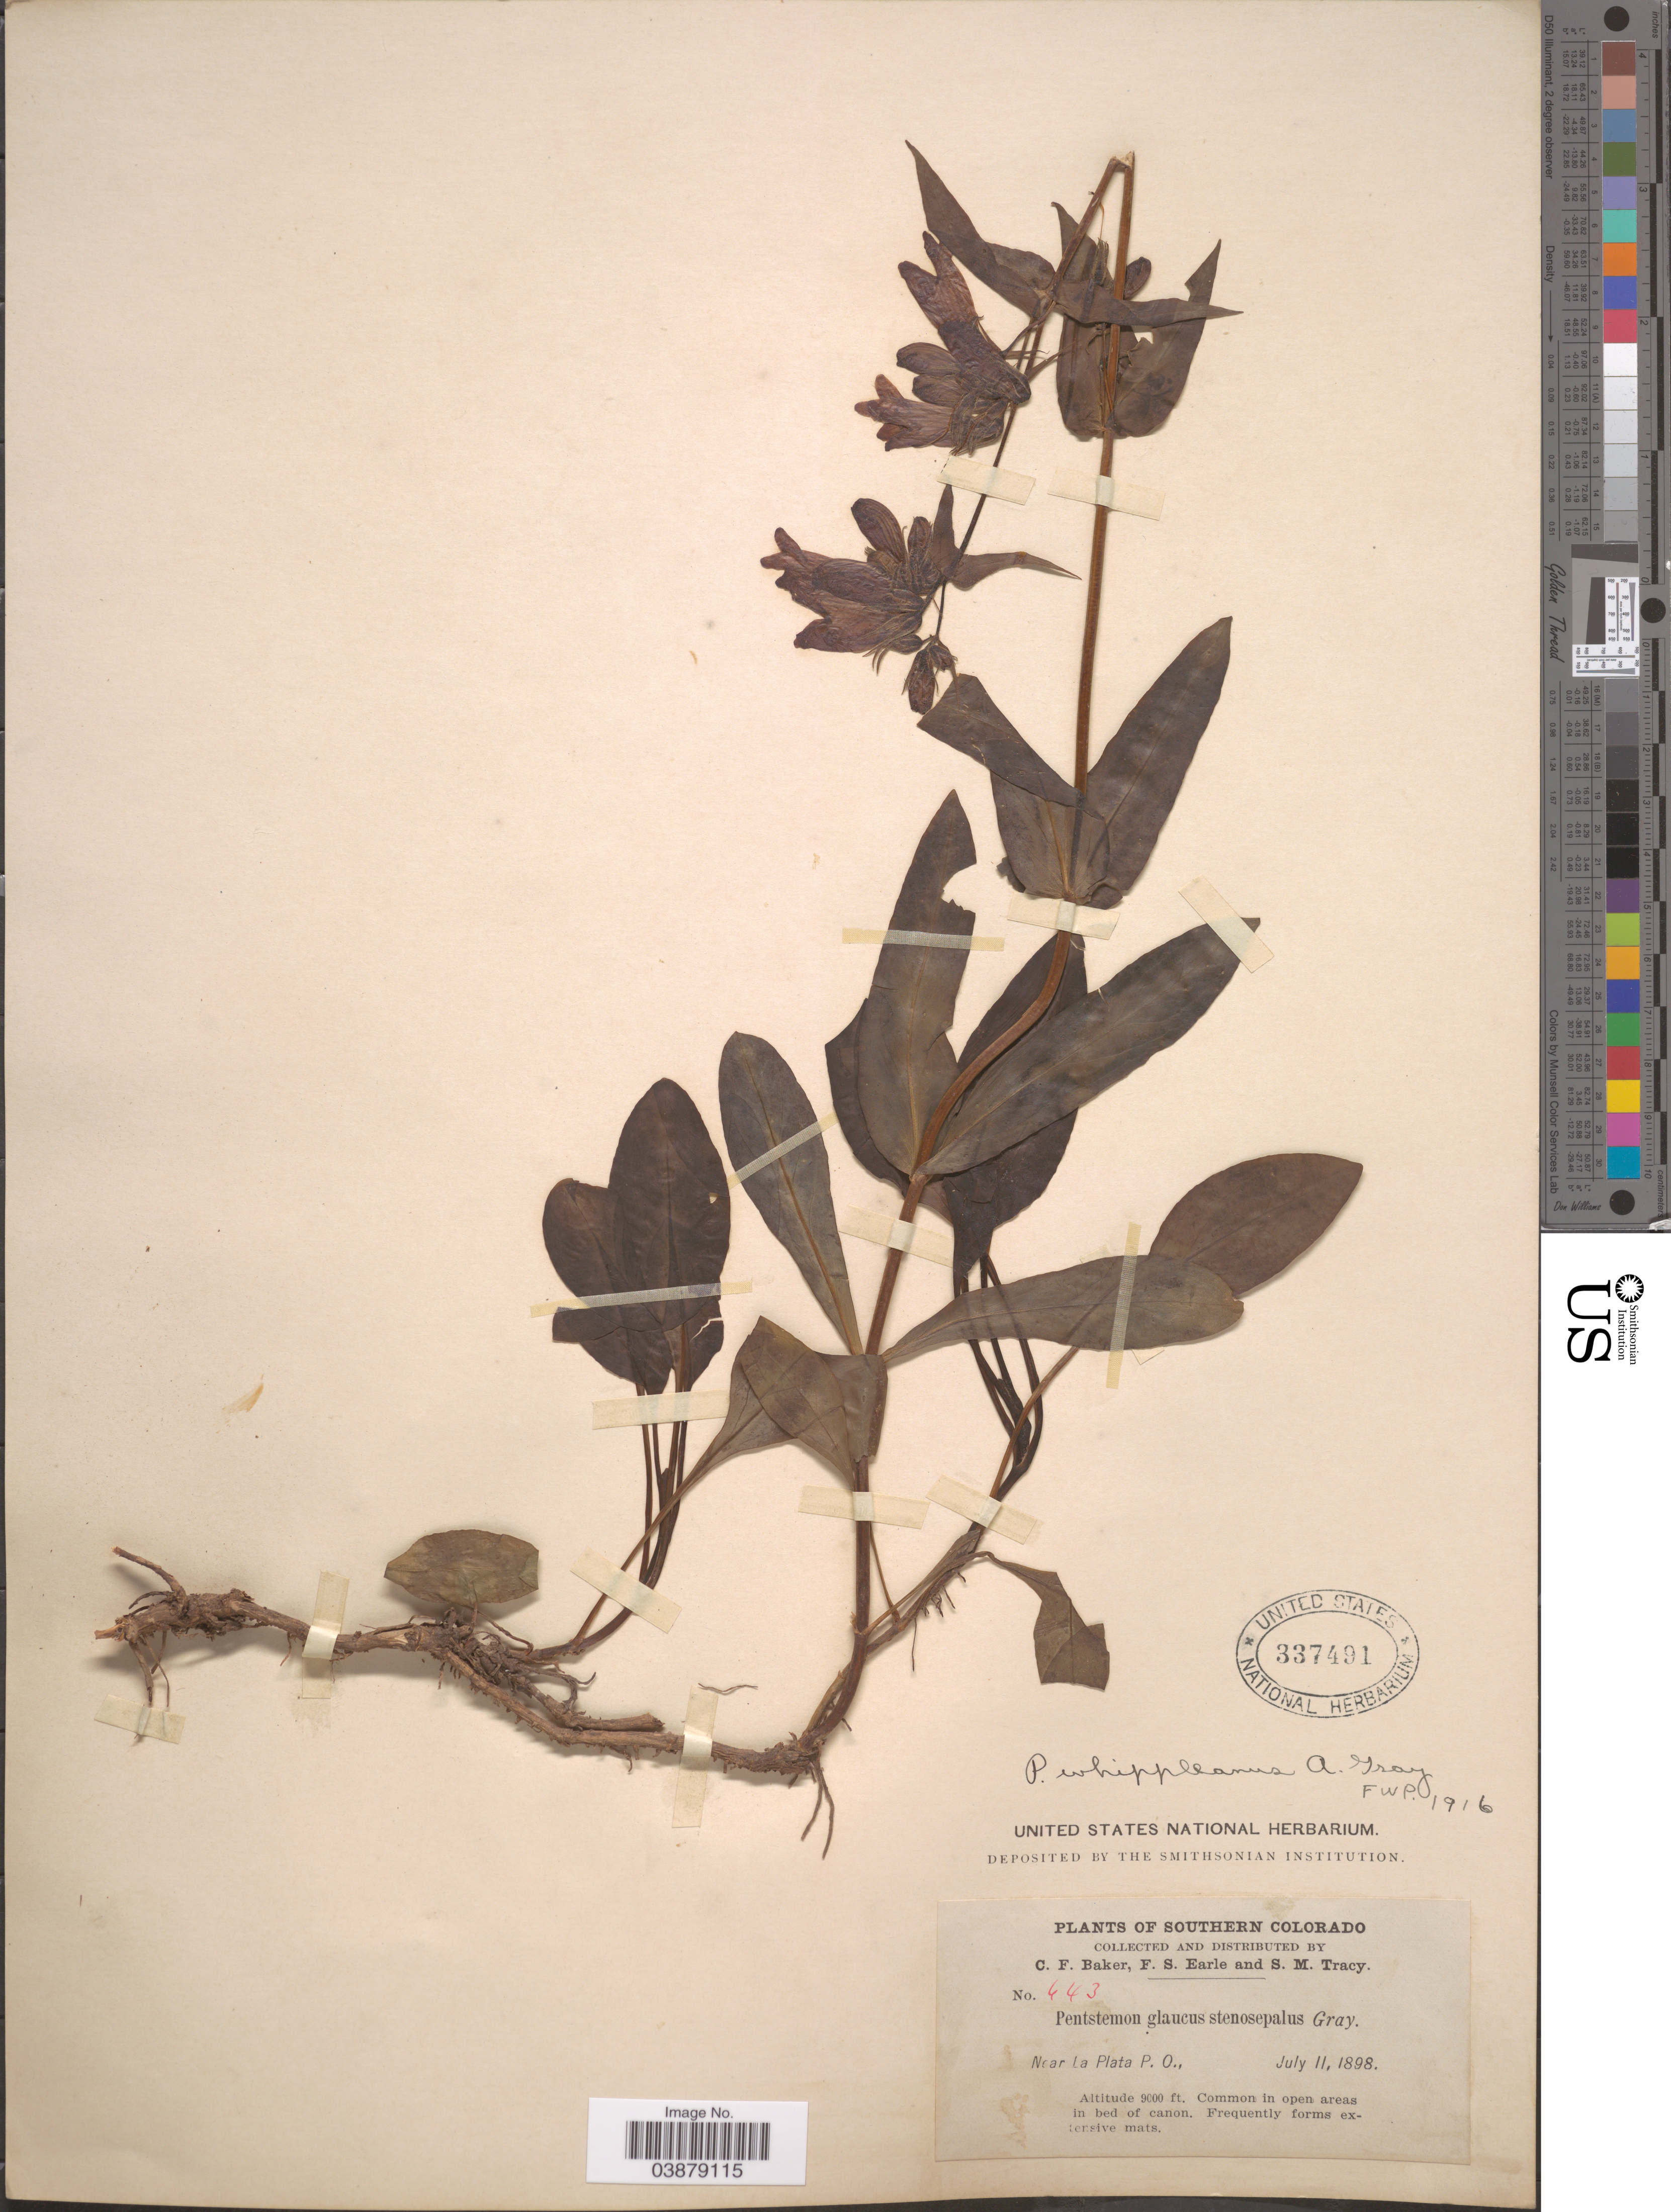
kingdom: Plantae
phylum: Tracheophyta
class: Magnoliopsida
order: Lamiales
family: Plantaginaceae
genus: Penstemon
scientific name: Penstemon whippleanus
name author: A. Gray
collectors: C. F. Baker, F. S. Earle & S. M. Tracy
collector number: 443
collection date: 1898-07-11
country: United States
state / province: Colorado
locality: Southern Colorado. Near La Plata, P. O.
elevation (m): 2743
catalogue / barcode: US 337491